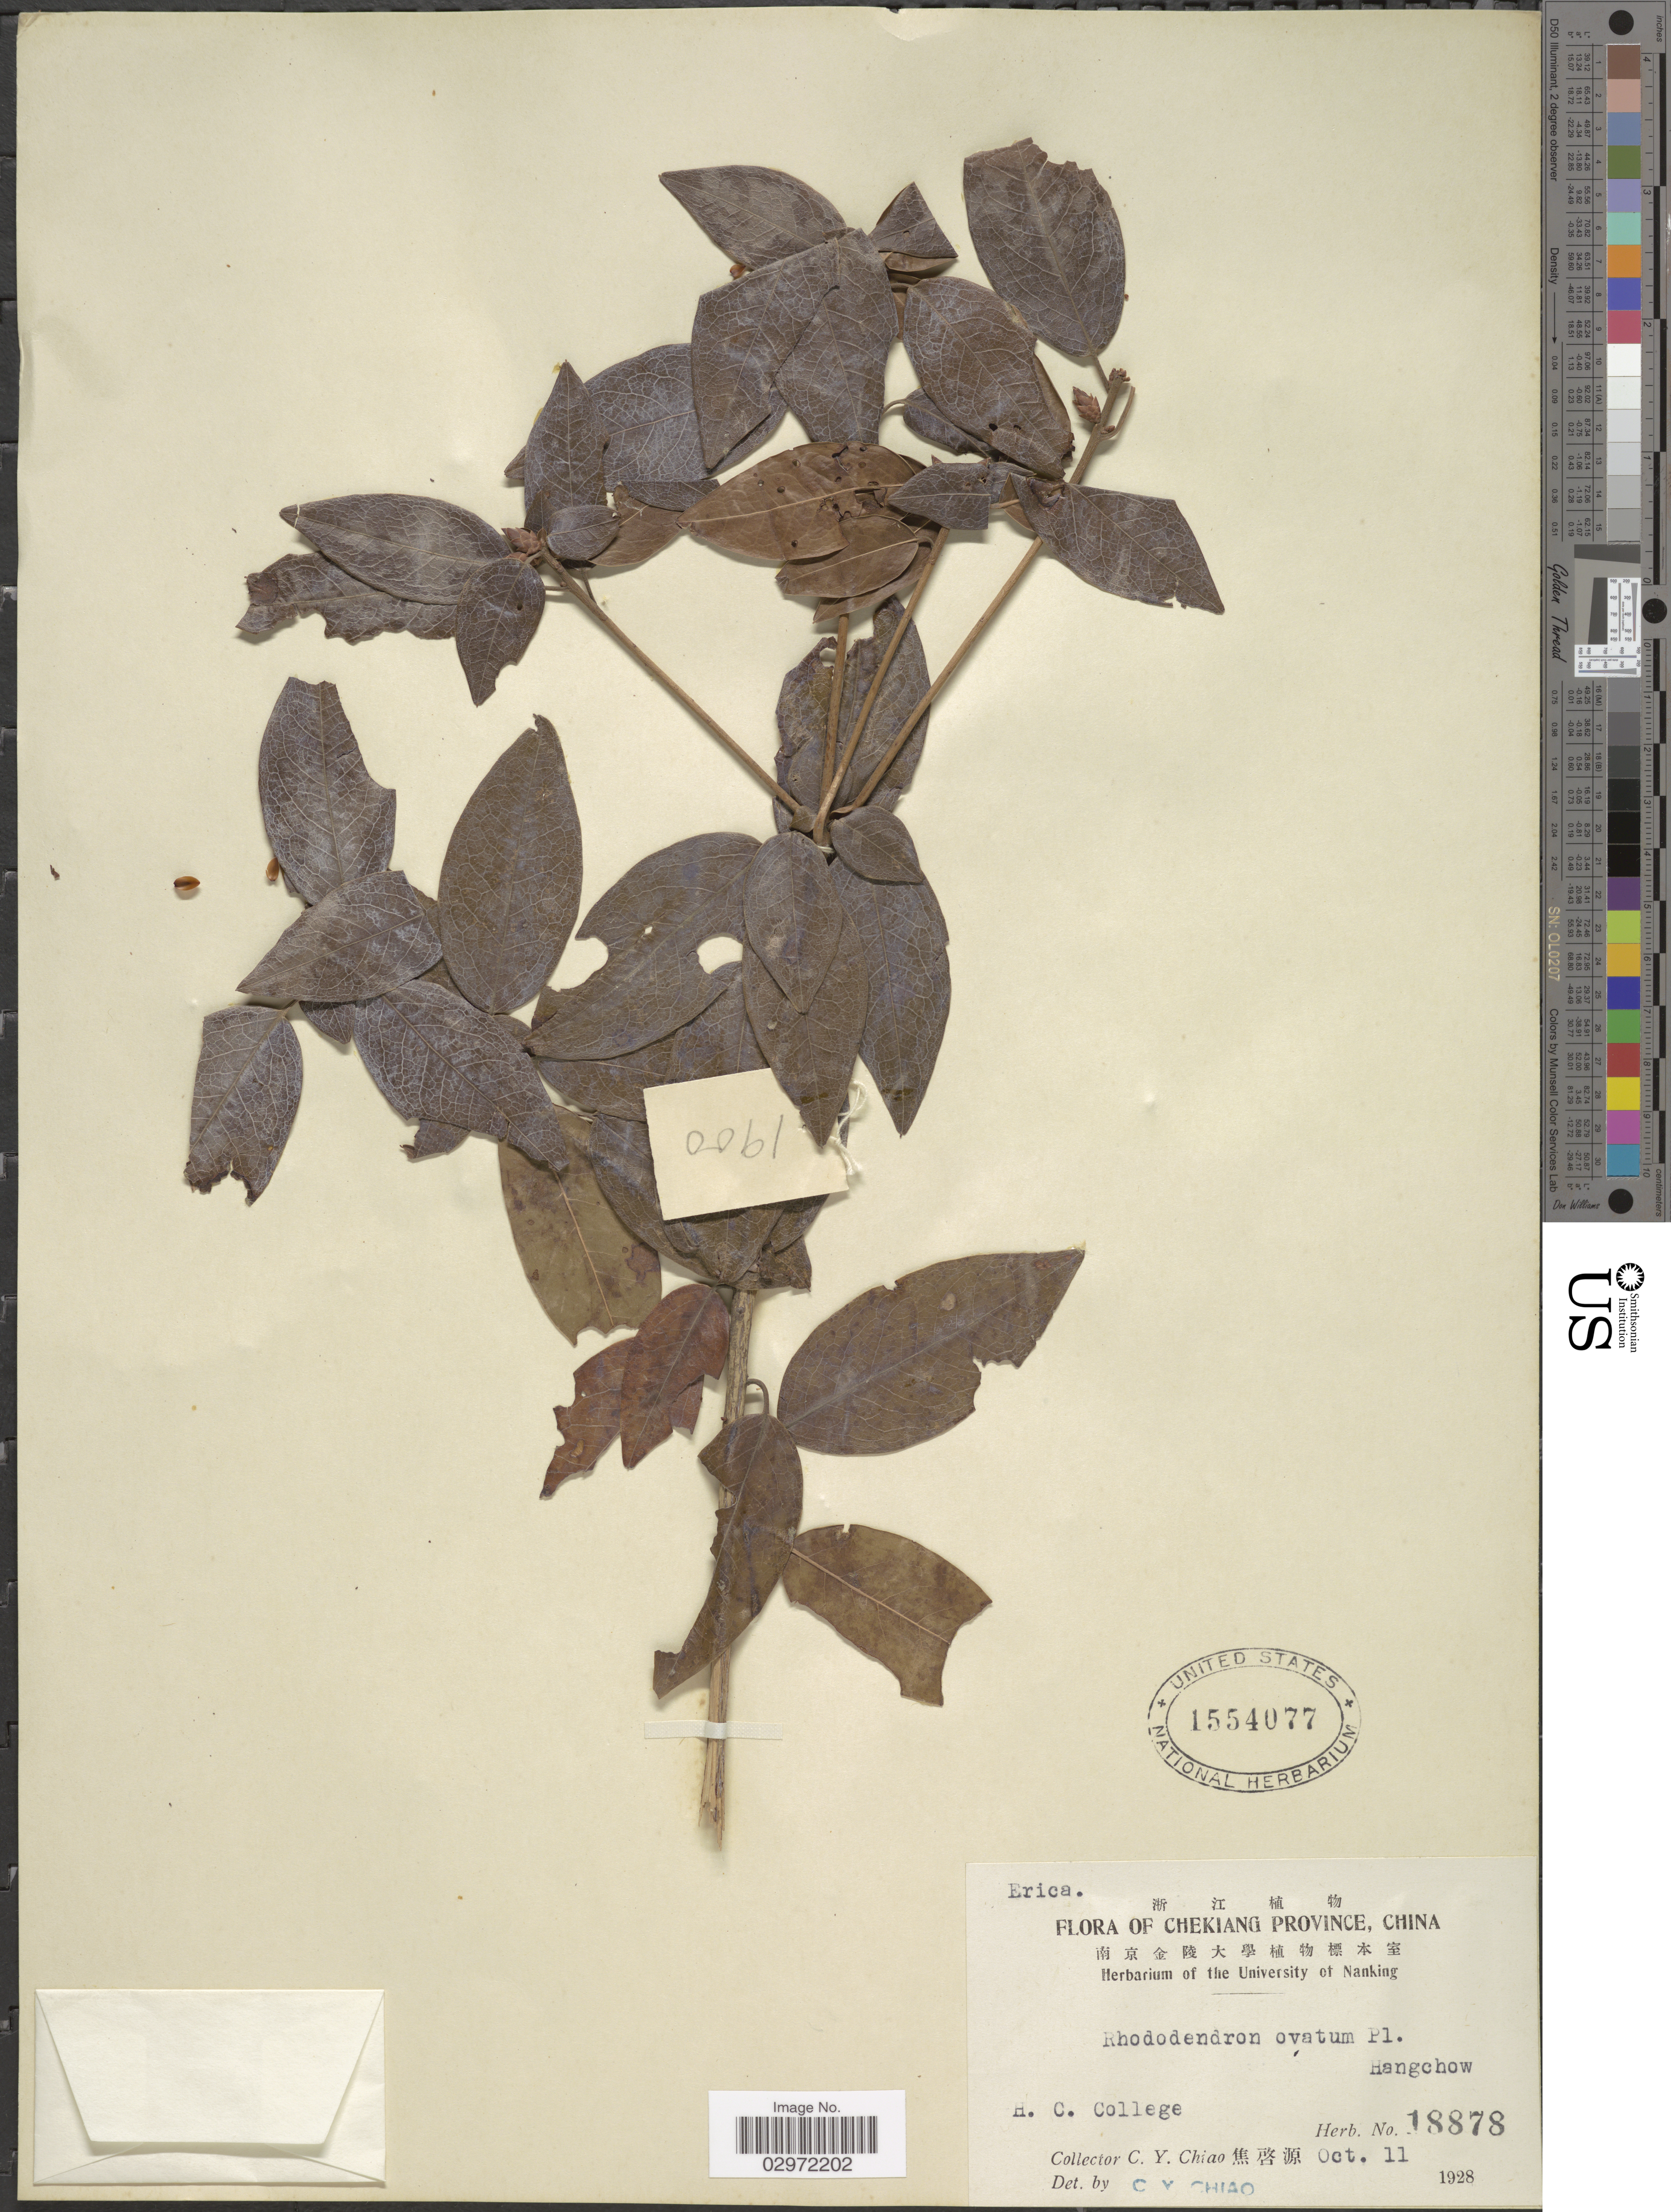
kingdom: Plantae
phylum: Tracheophyta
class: Magnoliopsida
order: Ericales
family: Ericaceae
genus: Rhododendron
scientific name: Rhododendron ovatum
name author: (Lindl.) Planch. ex Maxim.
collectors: C. Y. Chiao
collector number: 18878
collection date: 1928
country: China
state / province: Zhejiang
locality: Hangchow. Chekiang Province.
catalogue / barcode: US 1554077